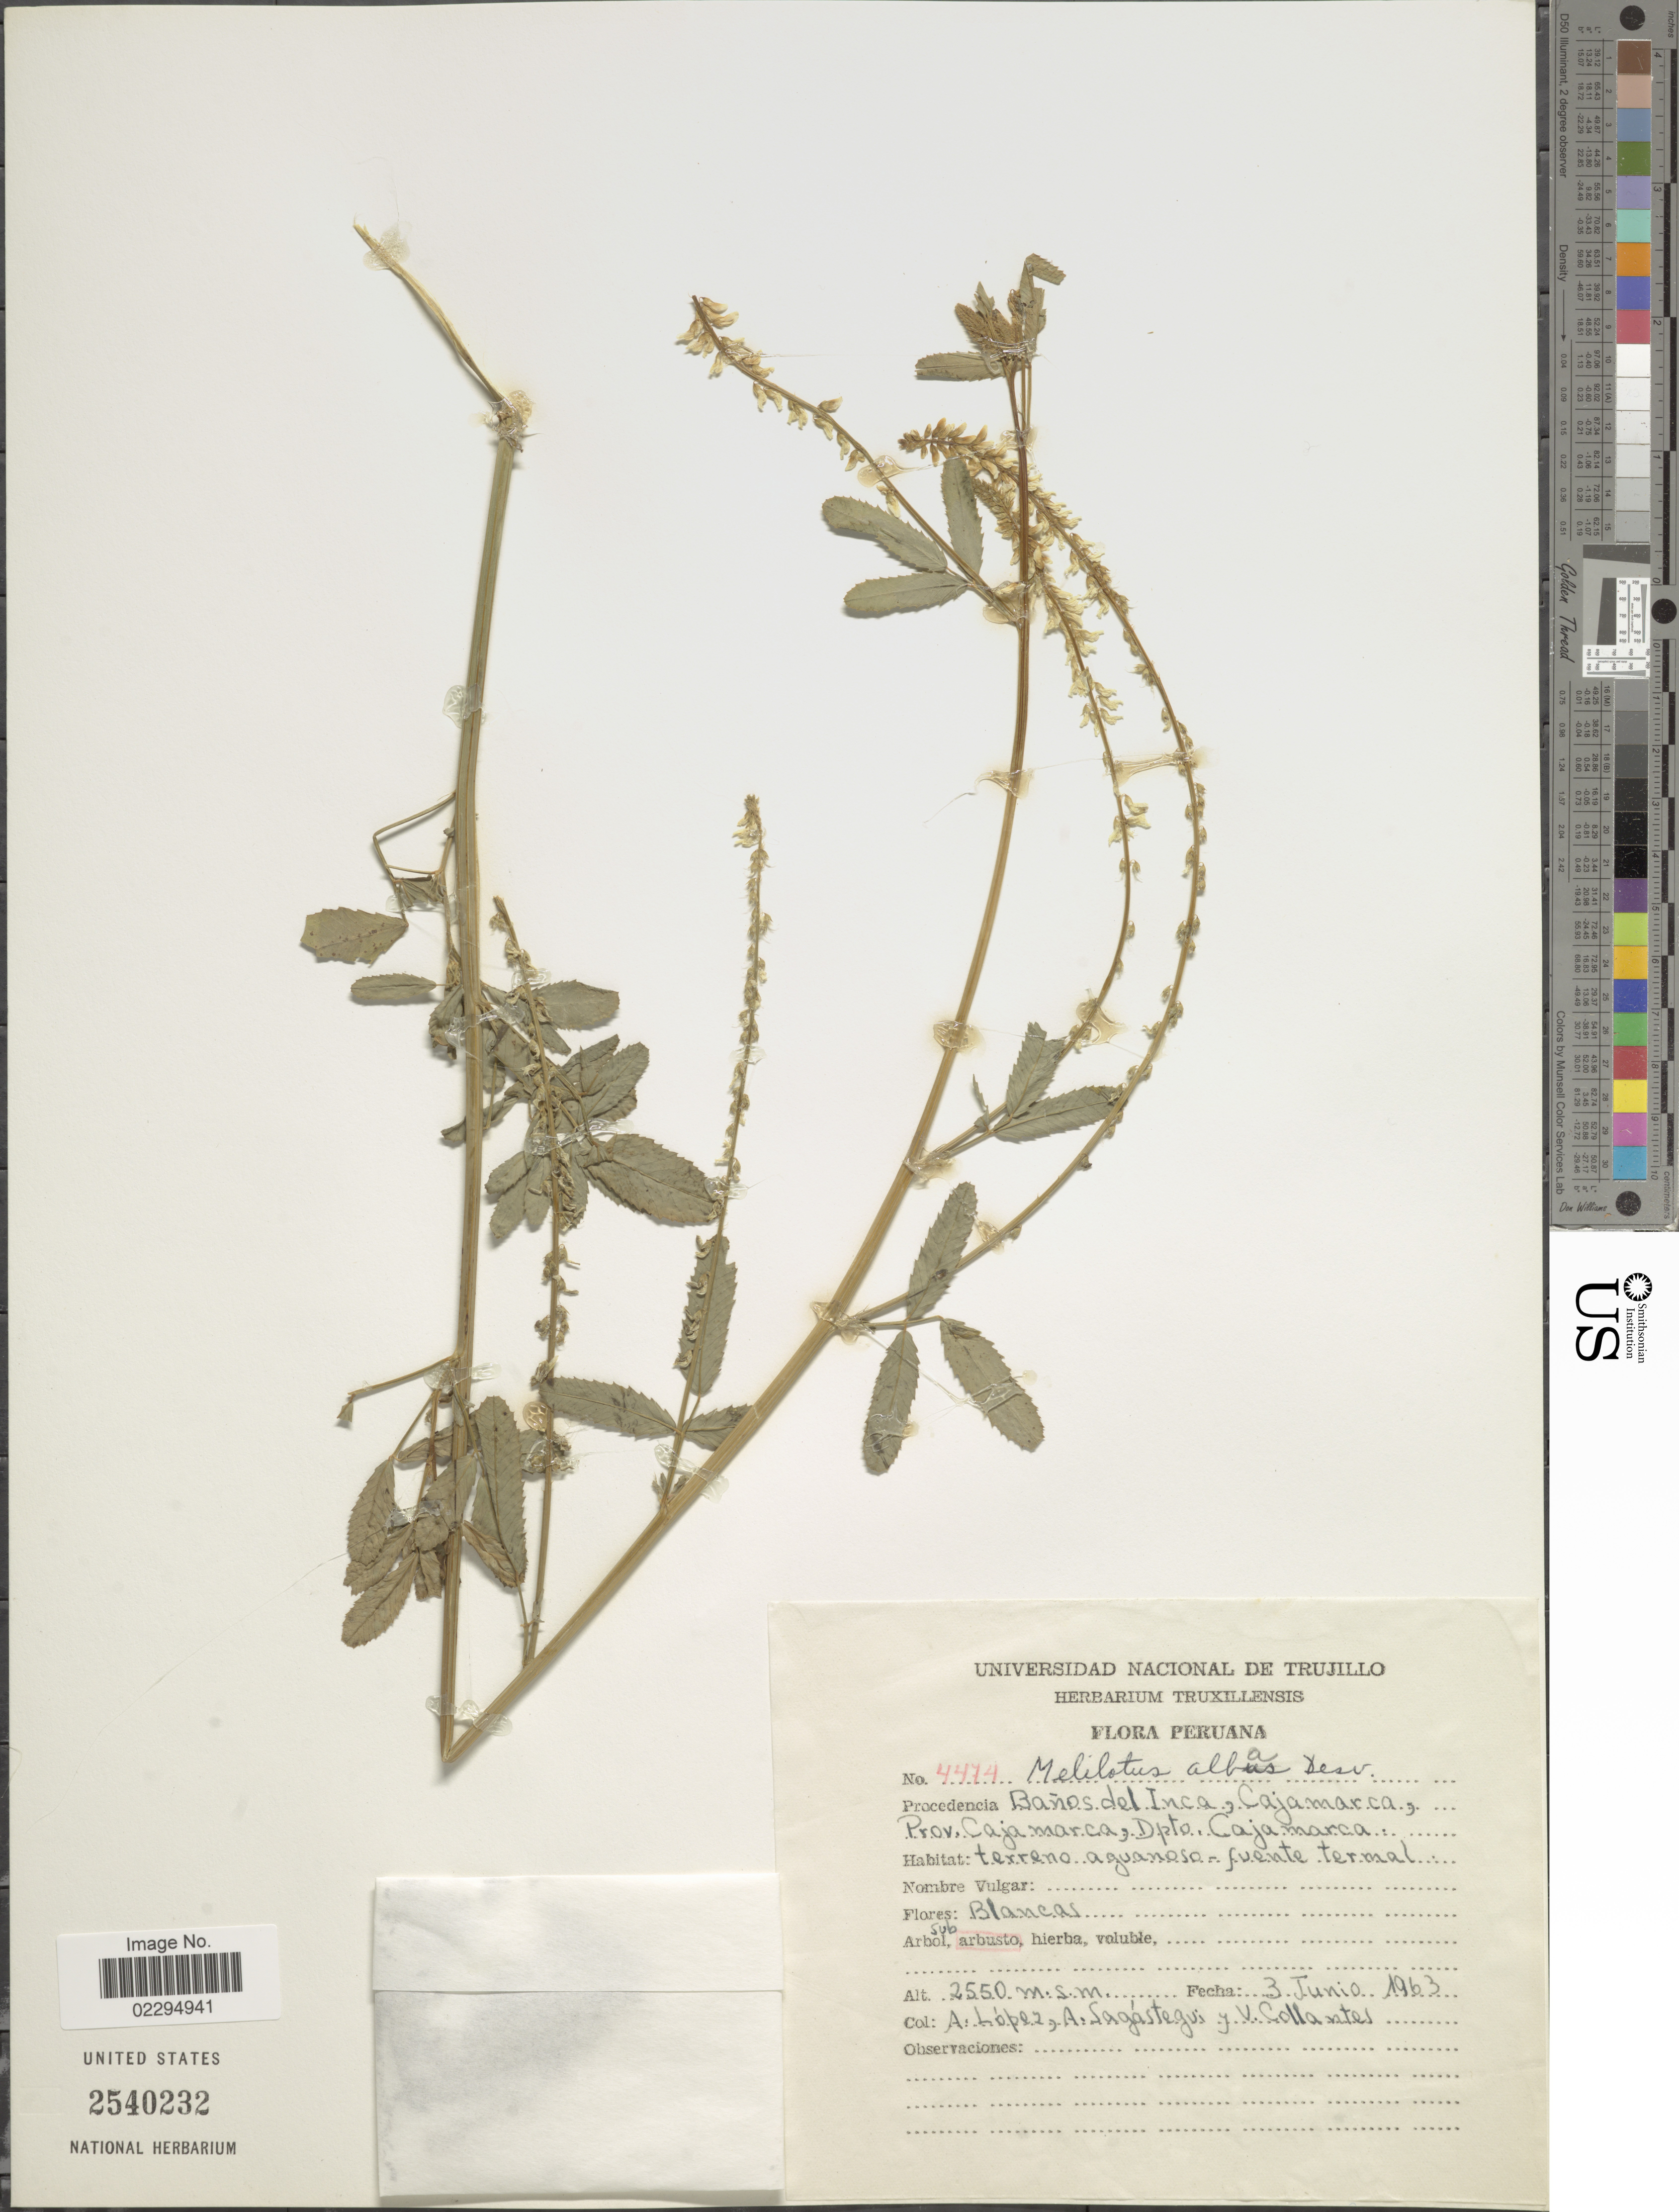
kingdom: Plantae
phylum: Tracheophyta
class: Magnoliopsida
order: Fabales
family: Fabaceae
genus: Melilotus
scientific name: Melilotus albus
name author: Medik.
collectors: A. López, A. Sagastegui & V. Collantes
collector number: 4474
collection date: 1963-06-03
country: Peru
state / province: Cajamarca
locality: Baños el Inca, Cajamarca, Dpto Cajamarca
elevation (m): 2550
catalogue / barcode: US 2540232